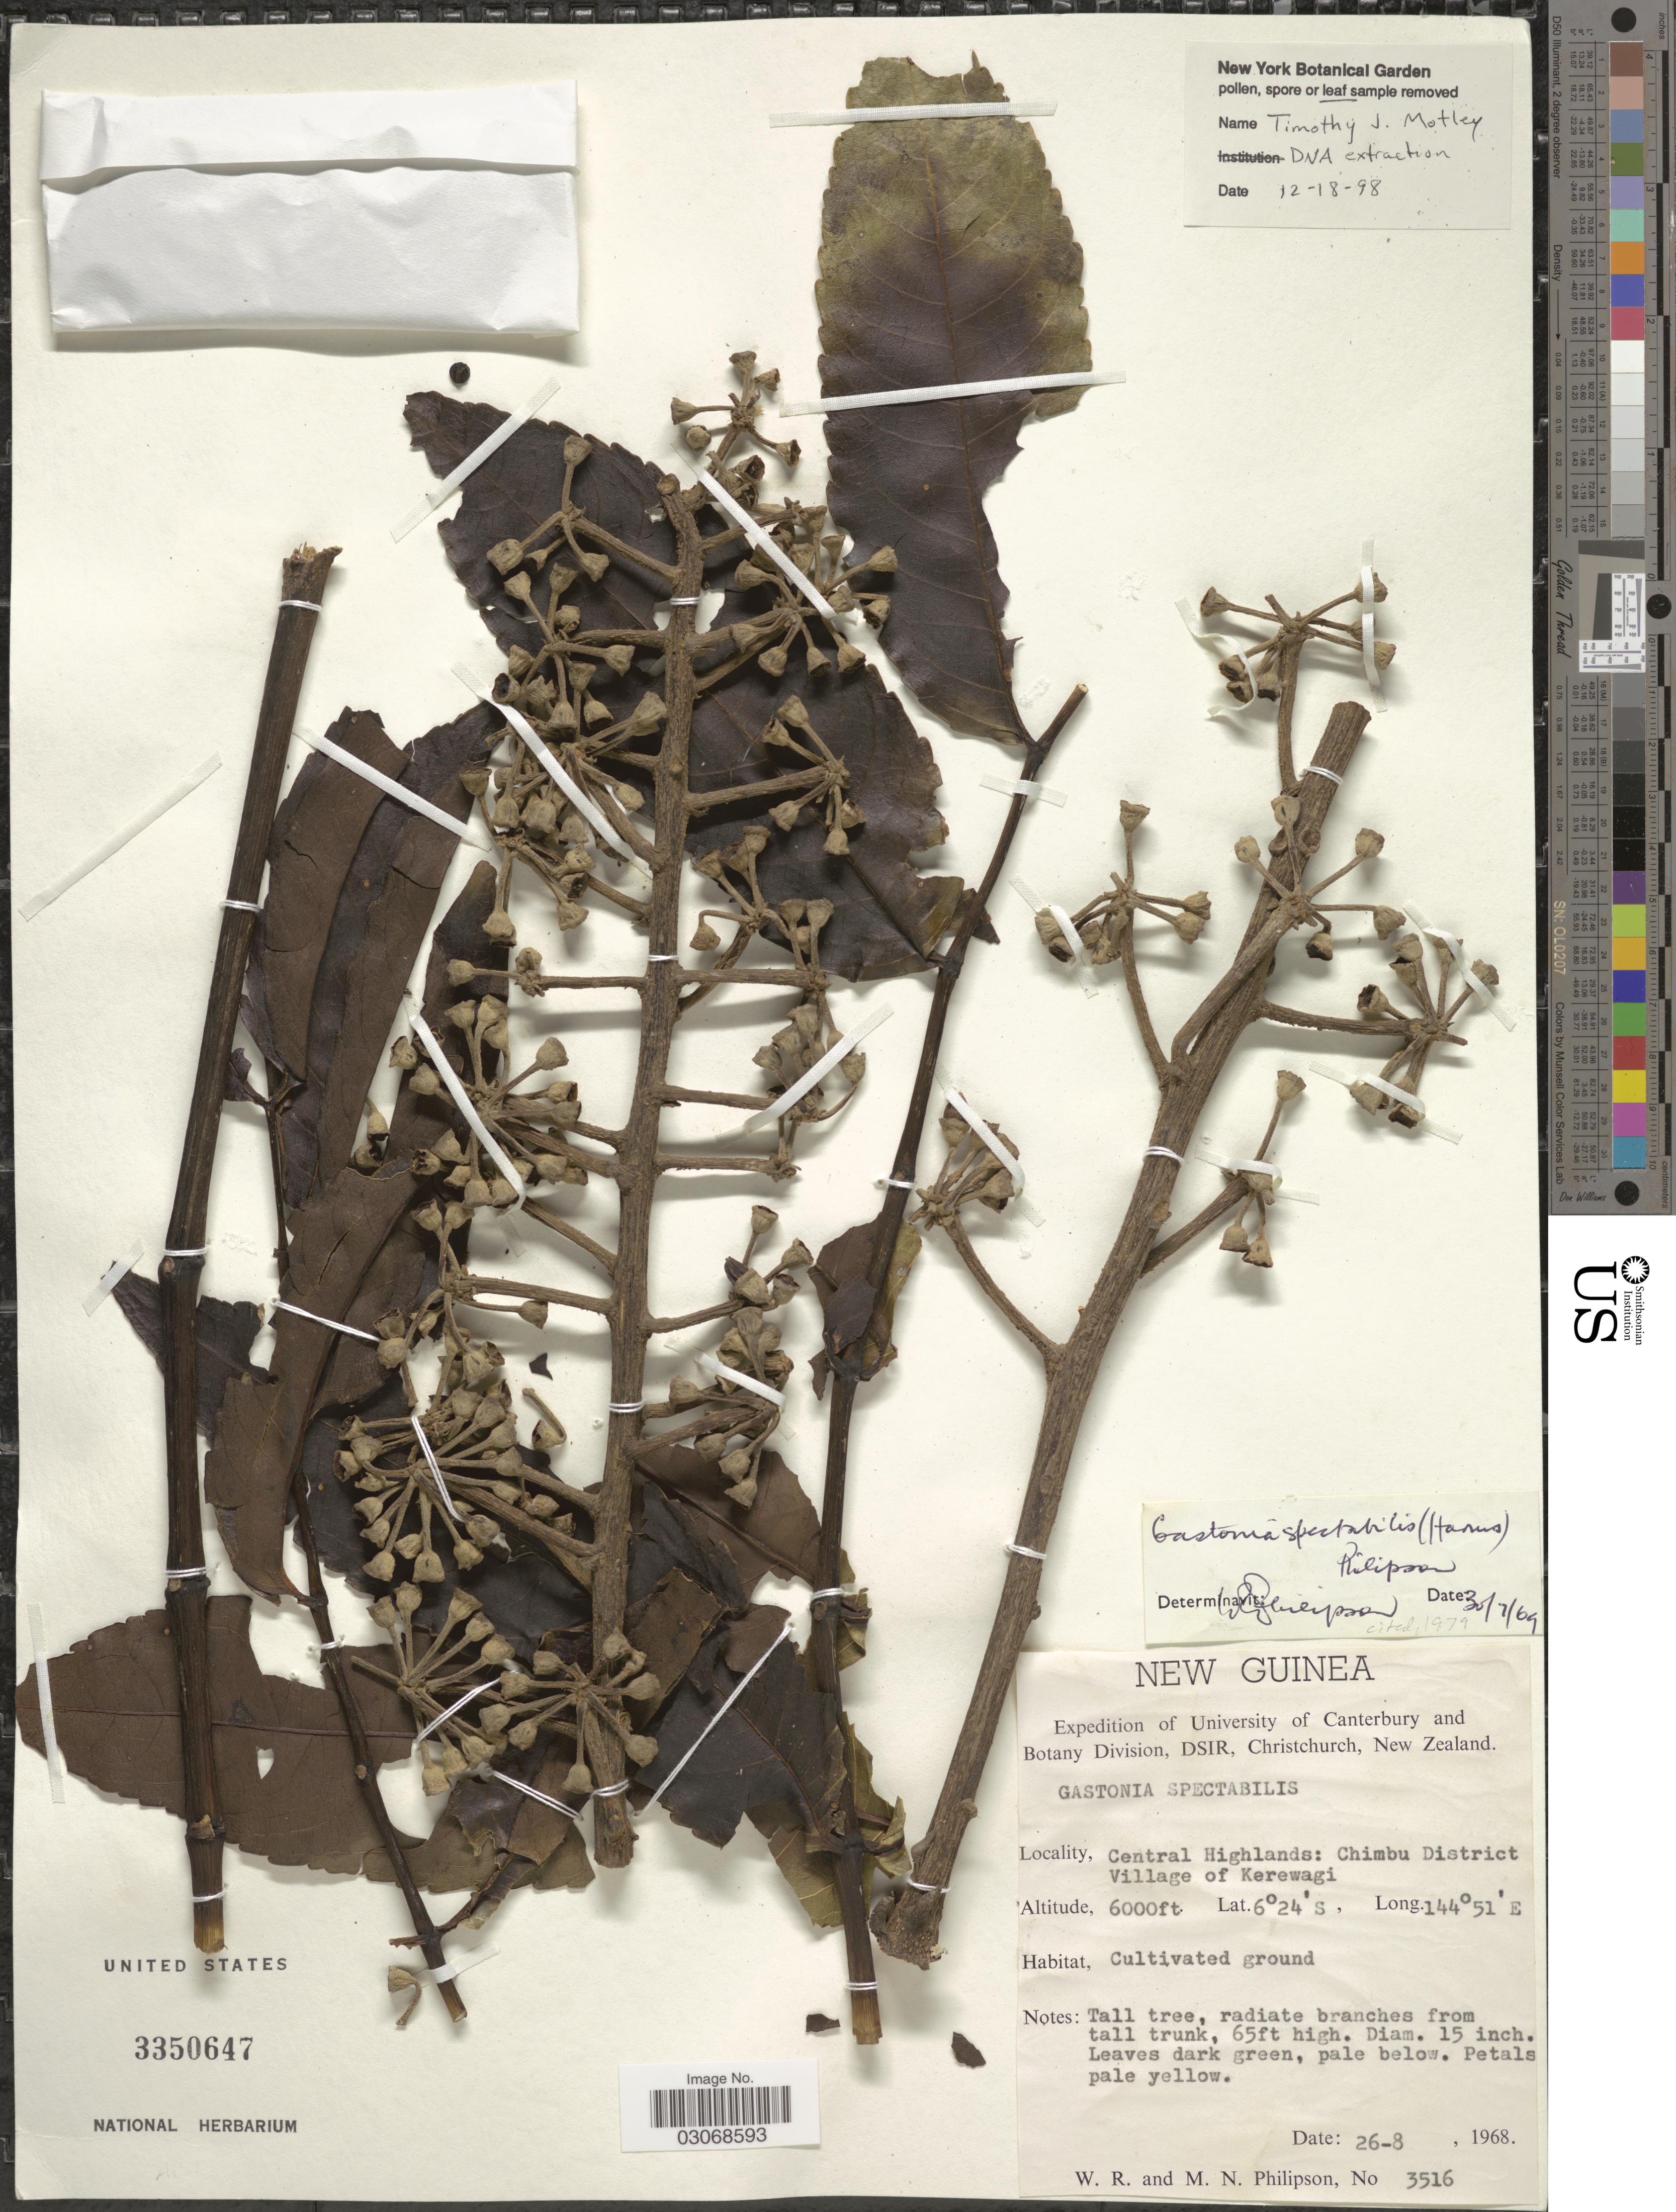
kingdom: Plantae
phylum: Tracheophyta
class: Magnoliopsida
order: Apiales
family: Araliaceae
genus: Gastonia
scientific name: Gastonia spectabilis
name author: (Harms) Philipson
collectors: W. R. Philipson & M. Philipson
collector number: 3516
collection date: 1968-08-26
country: Papua New Guinea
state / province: Chimbu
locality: New Guinea, Central Highlands: Chimbu District Village of Kerewagi.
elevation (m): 1829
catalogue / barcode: US 3350647